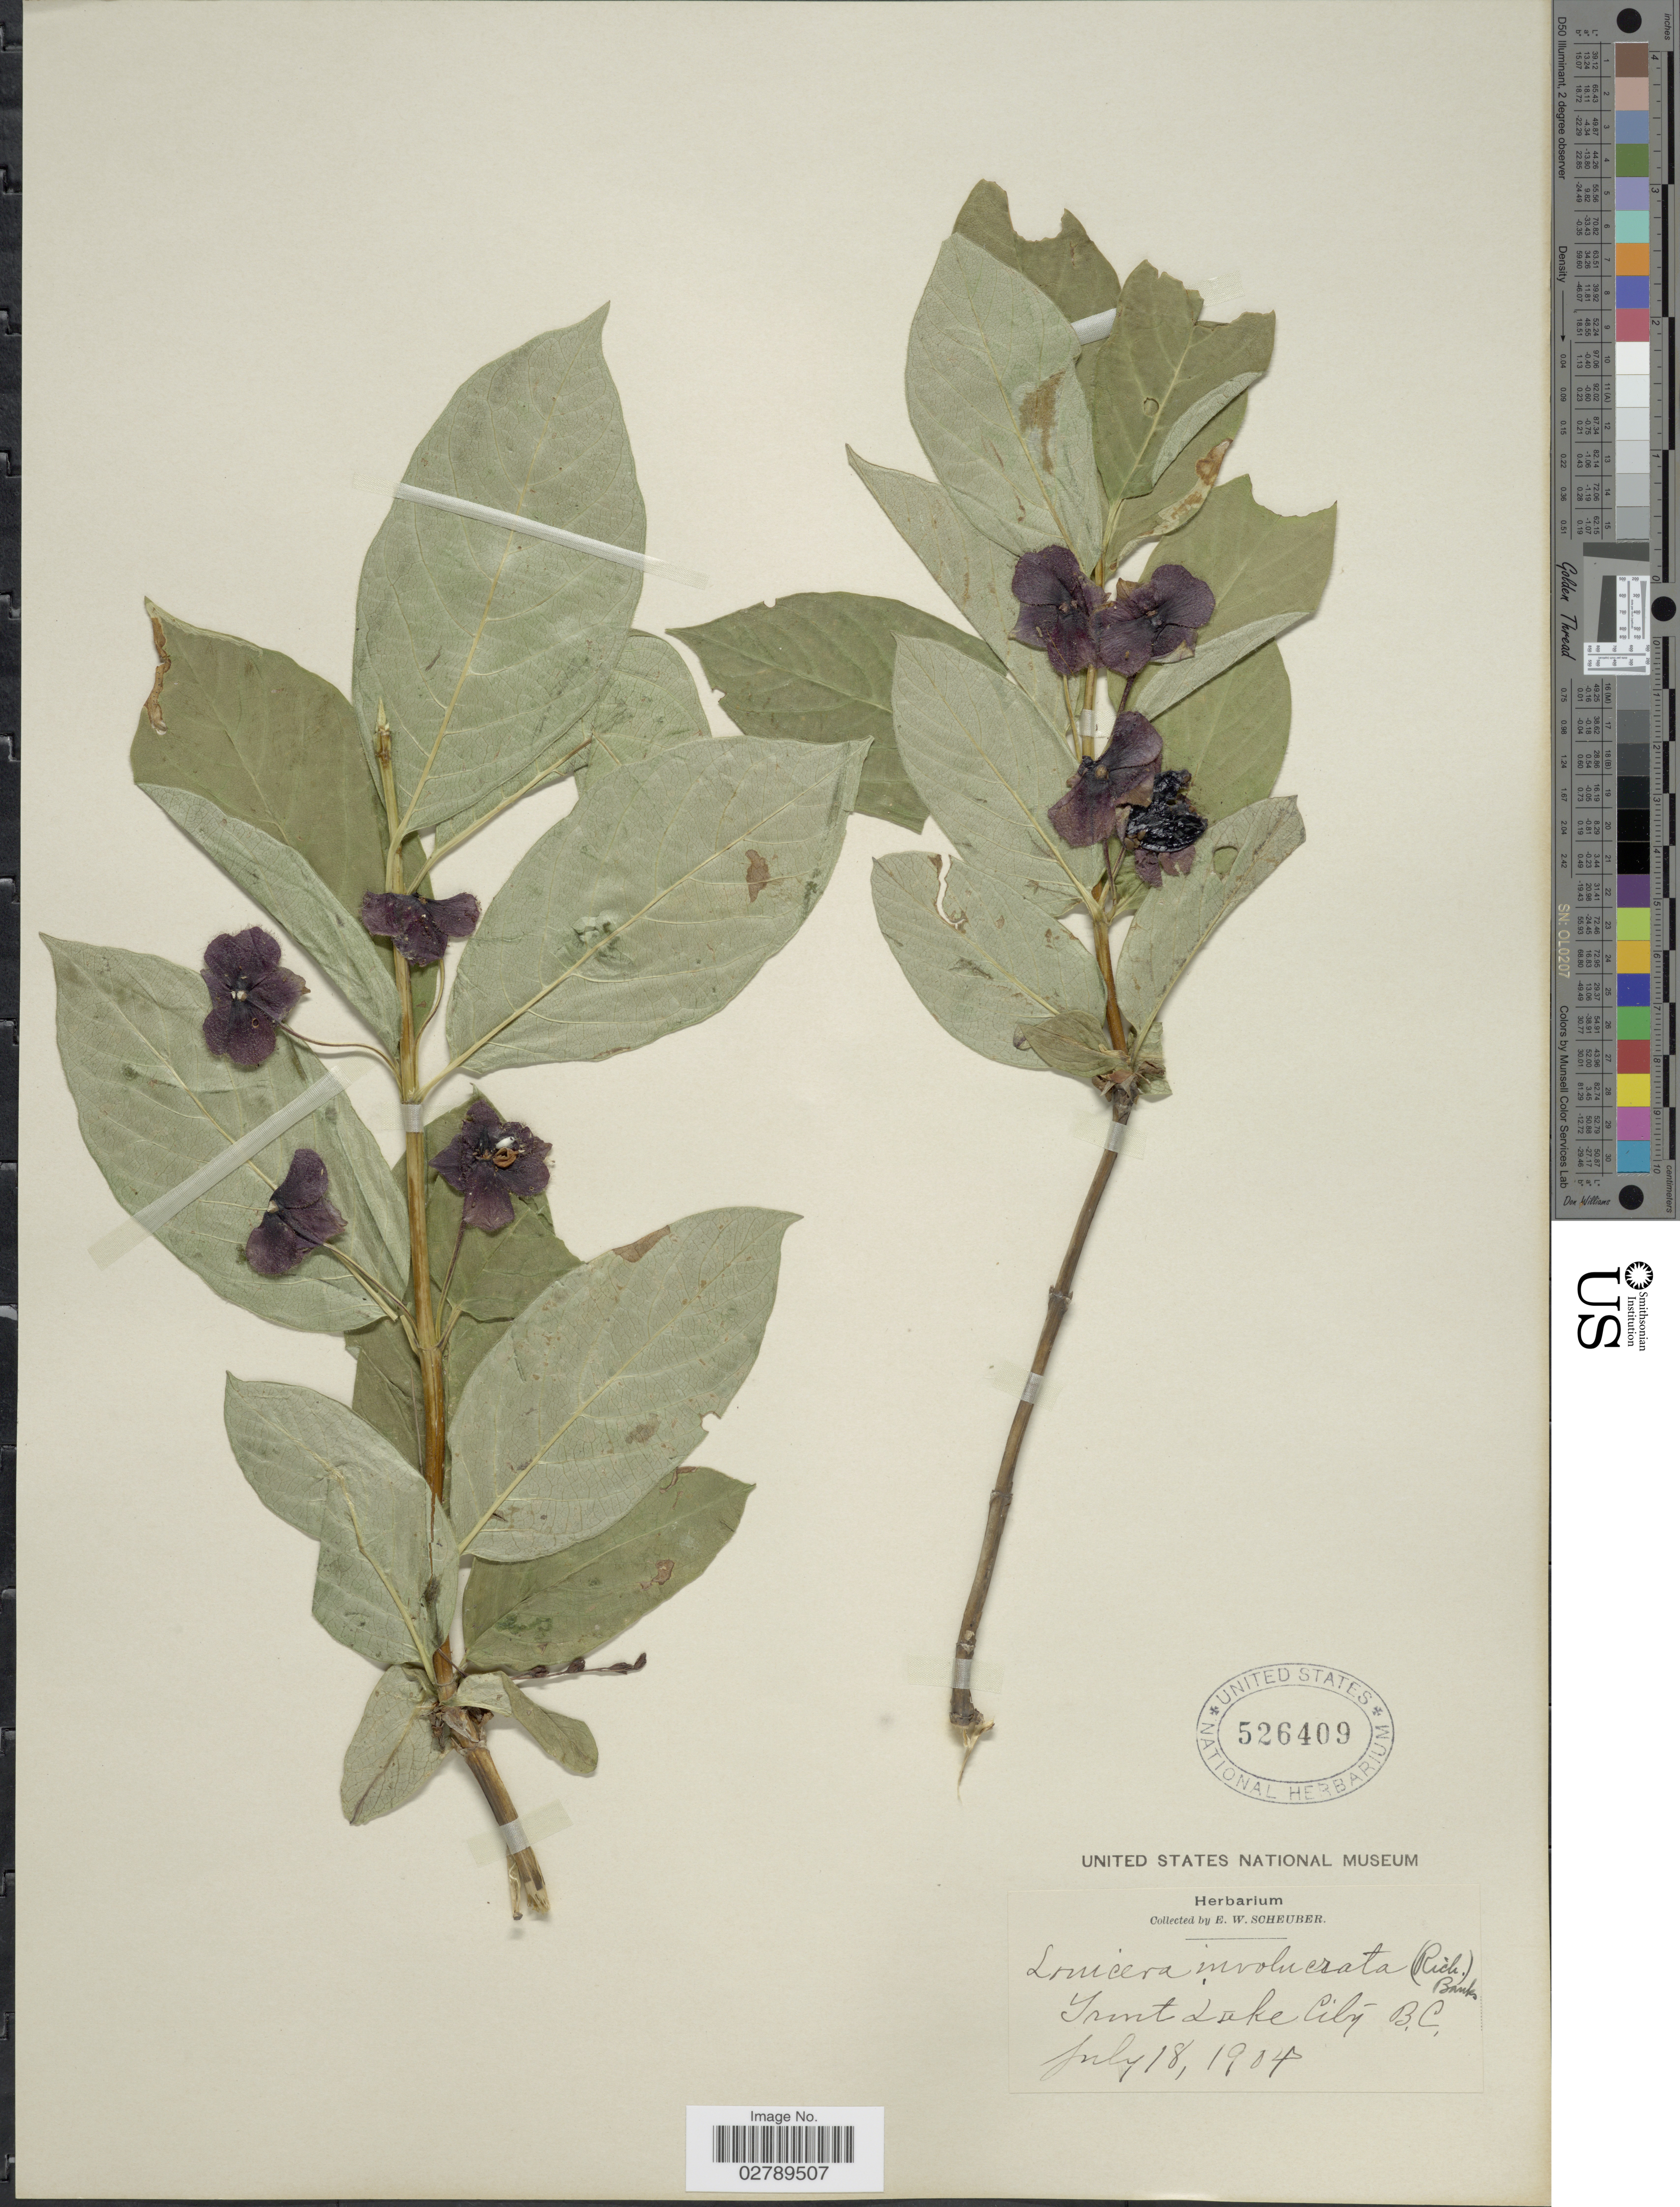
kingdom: Plantae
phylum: Tracheophyta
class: Magnoliopsida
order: Dipsacales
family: Caprifoliaceae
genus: Lonicera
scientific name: Lonicera involucrata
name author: (Richardson) Banks ex Spreng.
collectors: E. Scheuber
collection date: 1904-07-18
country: Canada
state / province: British Columbia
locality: Trout Lake City.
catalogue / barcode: US 526409